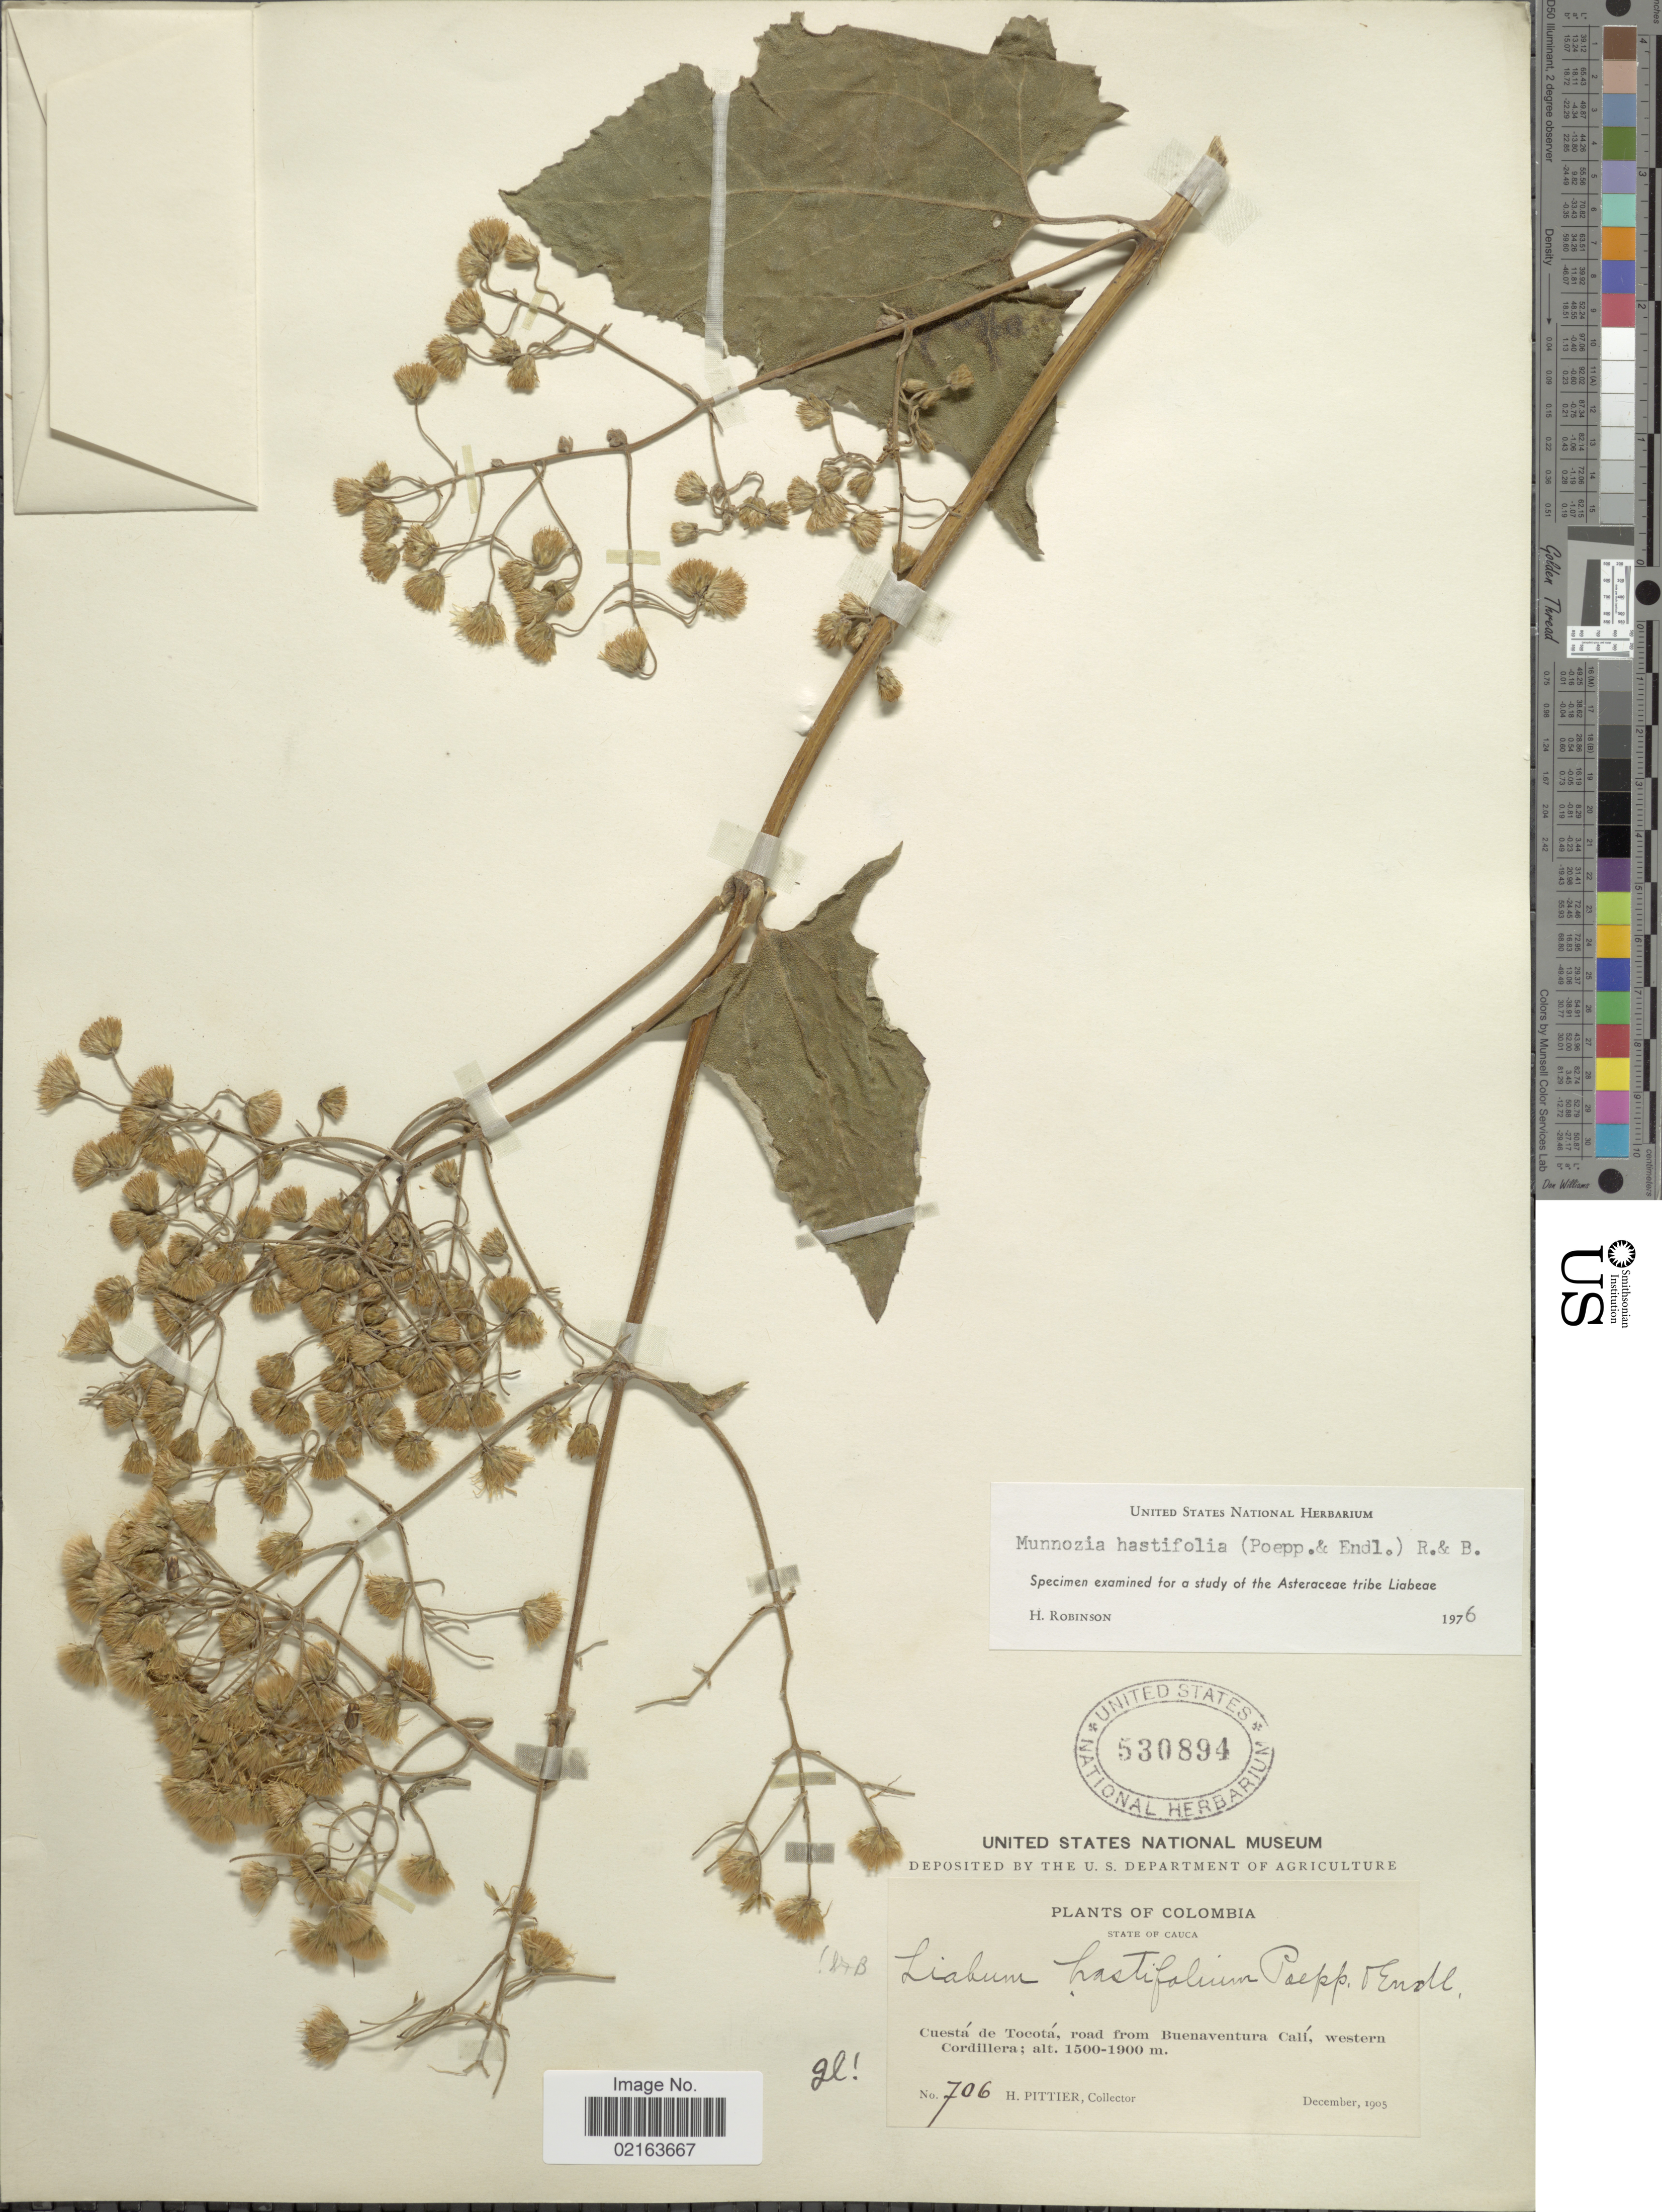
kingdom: Plantae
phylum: Tracheophyta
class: Magnoliopsida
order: Asterales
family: Asteraceae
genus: Munnozia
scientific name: Munnozia hastifolia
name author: (Poepp.) H. Rob. & Brettell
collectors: H. F. Pittier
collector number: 706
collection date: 1905-12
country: Colombia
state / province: Cauca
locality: State of Cauca. Cuestá de Tocotá, road from Buenaventura Calí, western Cordillera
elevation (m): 1500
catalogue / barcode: US 530894